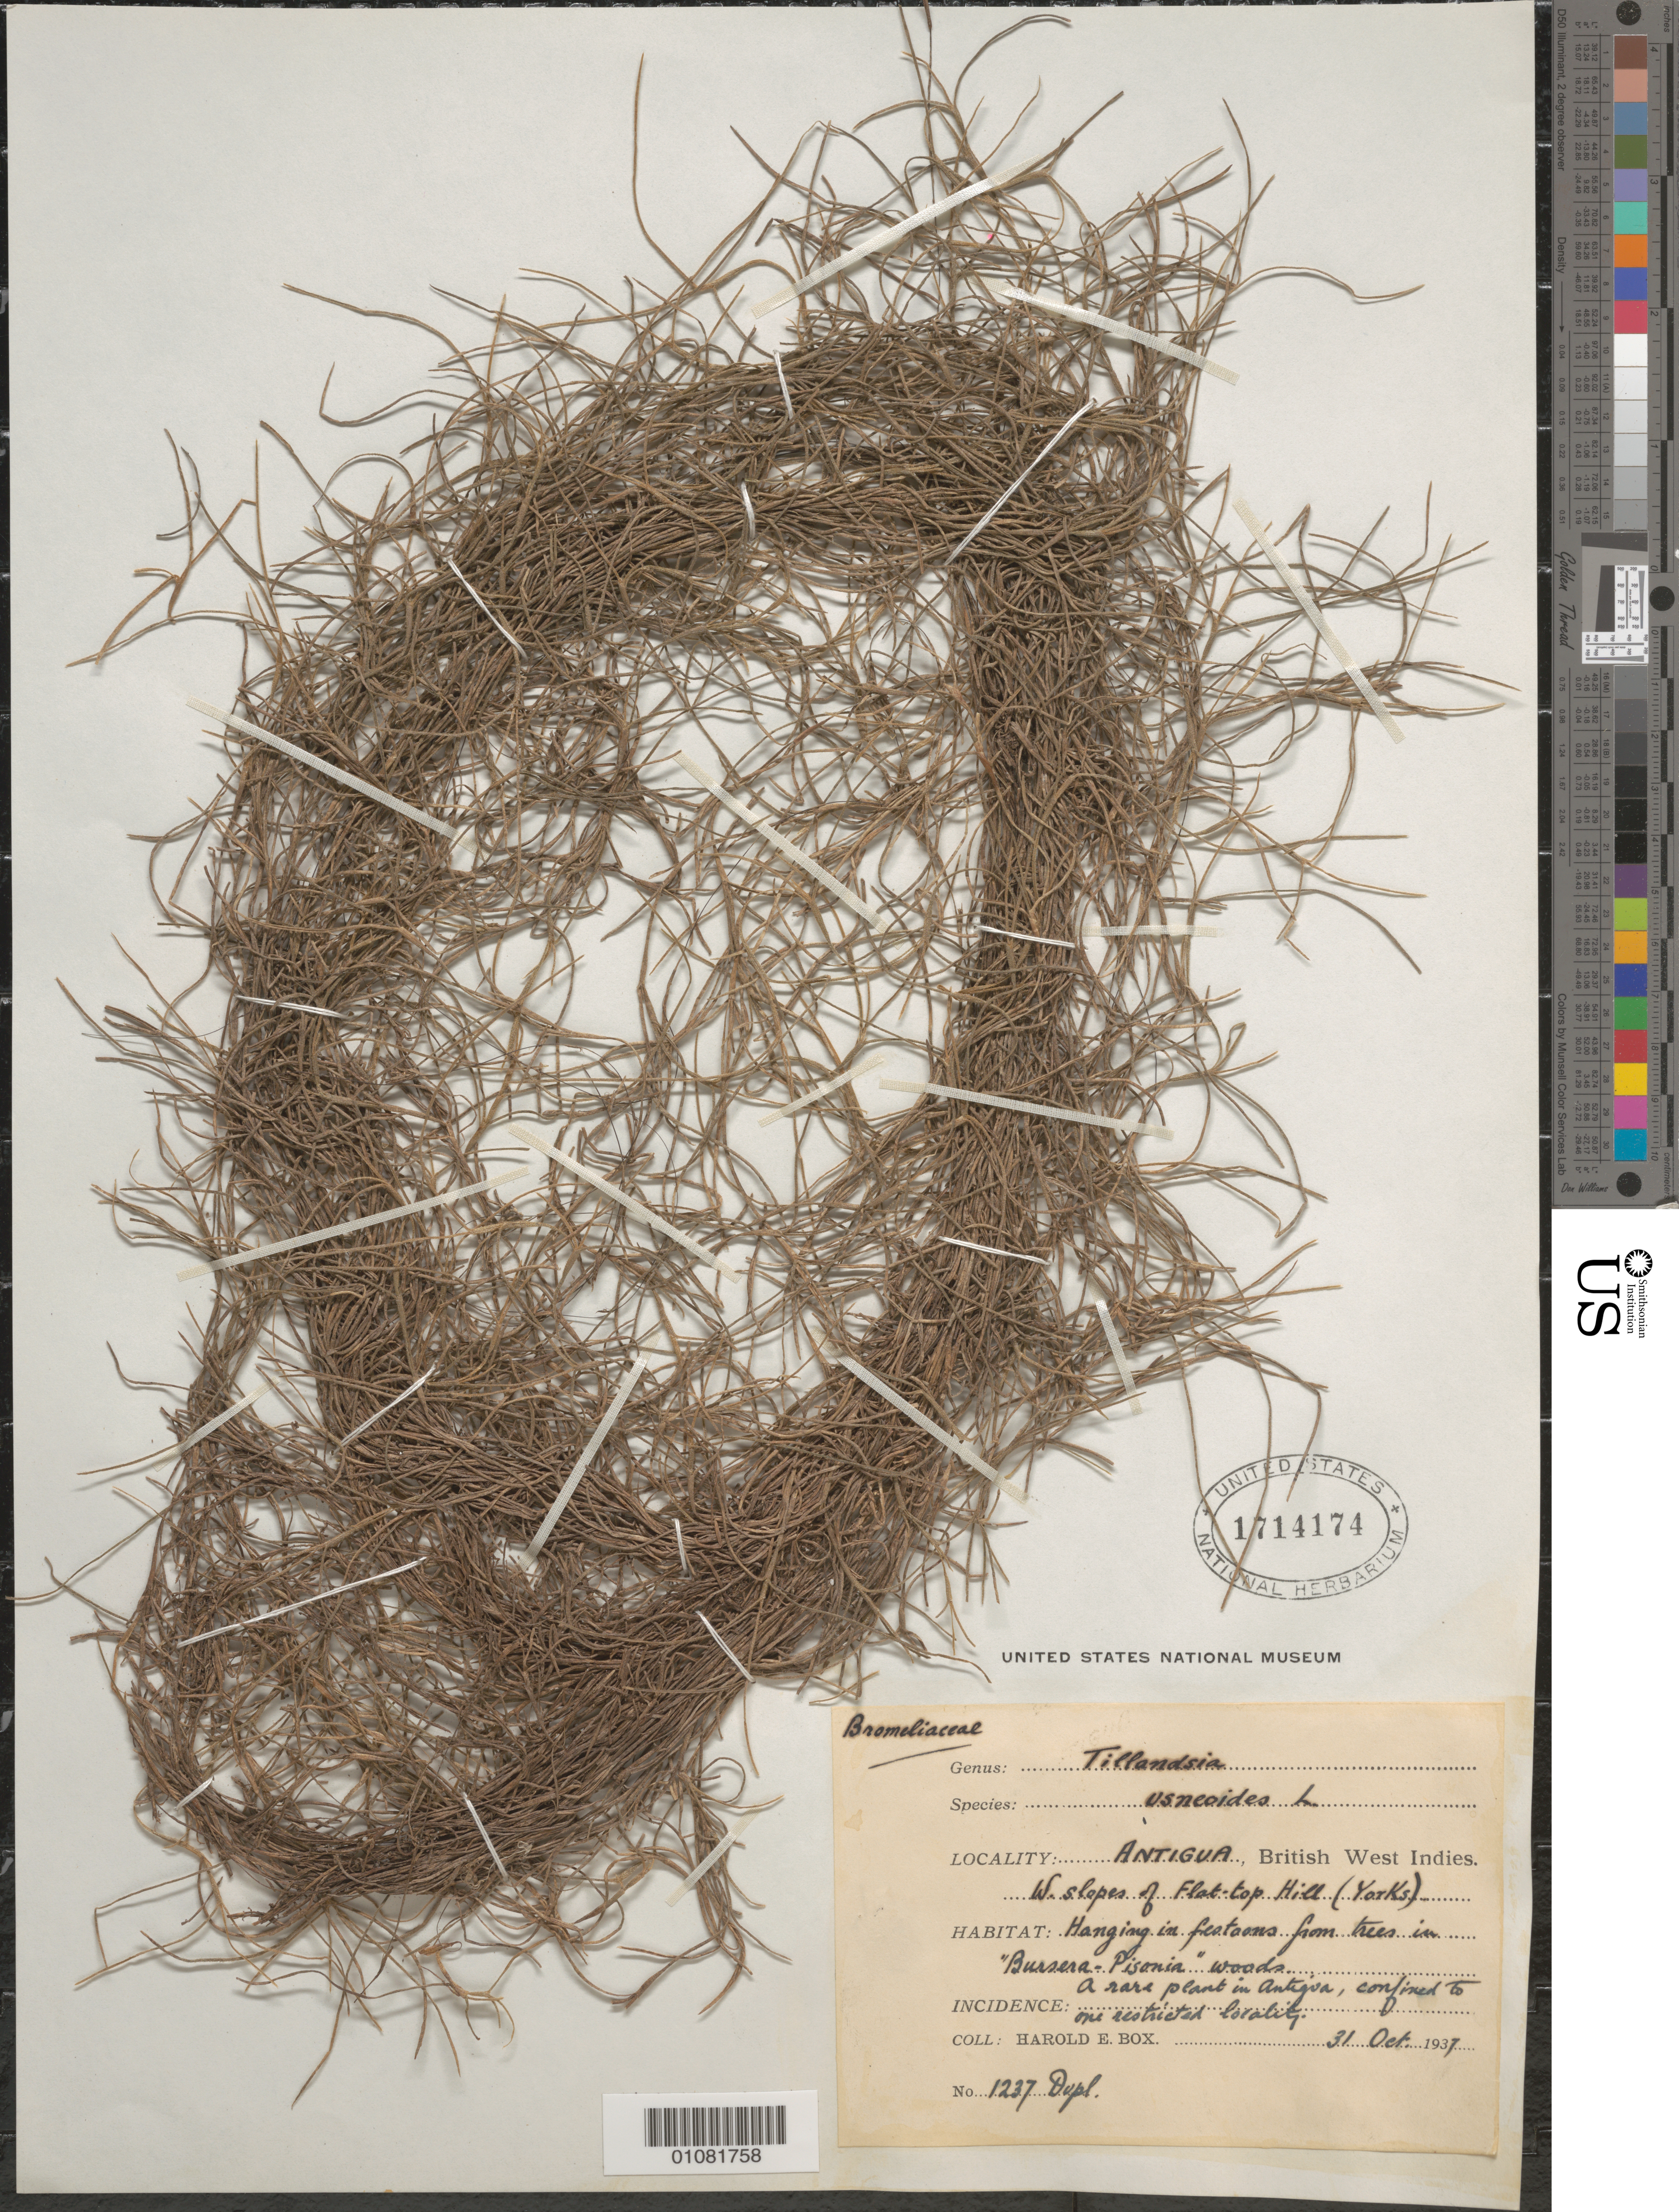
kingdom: Plantae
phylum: Tracheophyta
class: Liliopsida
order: Poales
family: Bromeliaceae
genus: Tillandsia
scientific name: Tillandsia usneoides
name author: (L.) L.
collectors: H. E. Box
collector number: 1237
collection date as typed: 31 Oct 1937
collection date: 1937-10-31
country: Antigua and Barbuda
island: Antigua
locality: W slopes of Flat-top Hill (Yorks)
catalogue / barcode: US 1714174